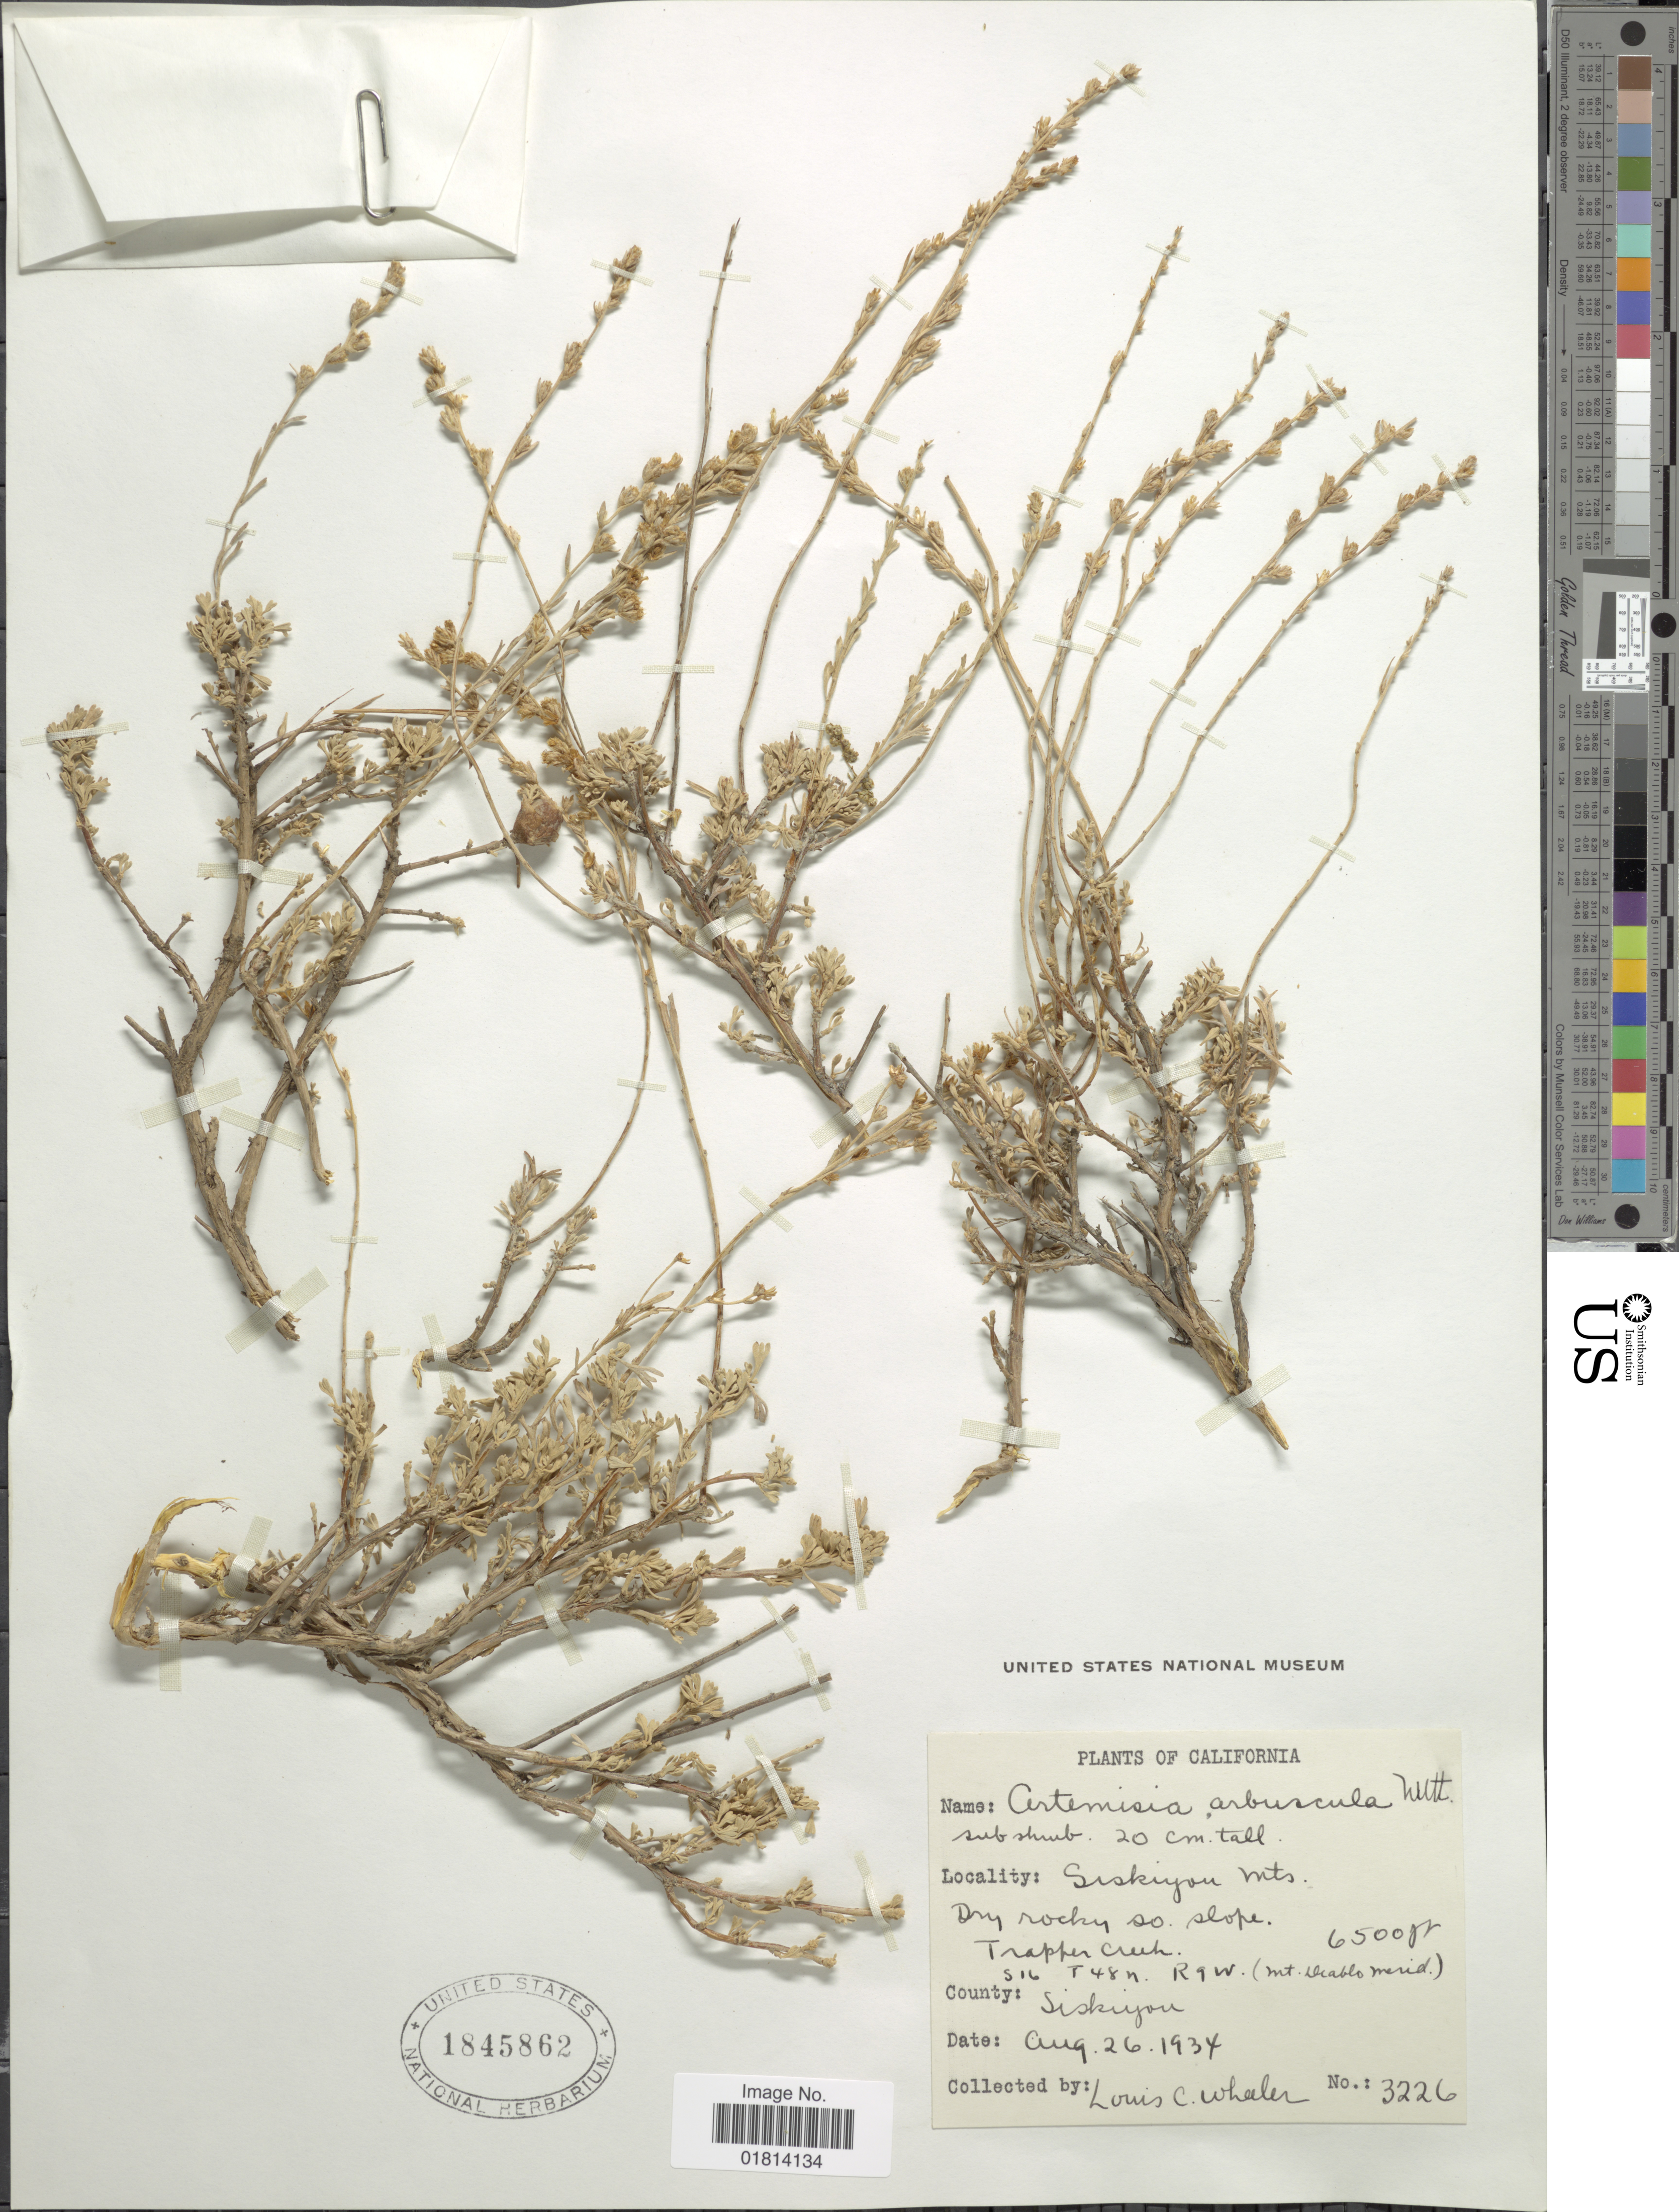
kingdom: Plantae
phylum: Tracheophyta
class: Magnoliopsida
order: Asterales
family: Asteraceae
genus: Artemisia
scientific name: Artemisia arbuscula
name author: Nutt.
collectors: L. C. Wheeler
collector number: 3226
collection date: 1934-08-26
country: United States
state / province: California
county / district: Siskiyou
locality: Siskiyou Mts. Dry rocky so. slope. Trapper Creek. S16 T48N. R9W (Mt. Diablo merid.). County: Siskiyou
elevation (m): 1981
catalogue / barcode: US 1845862